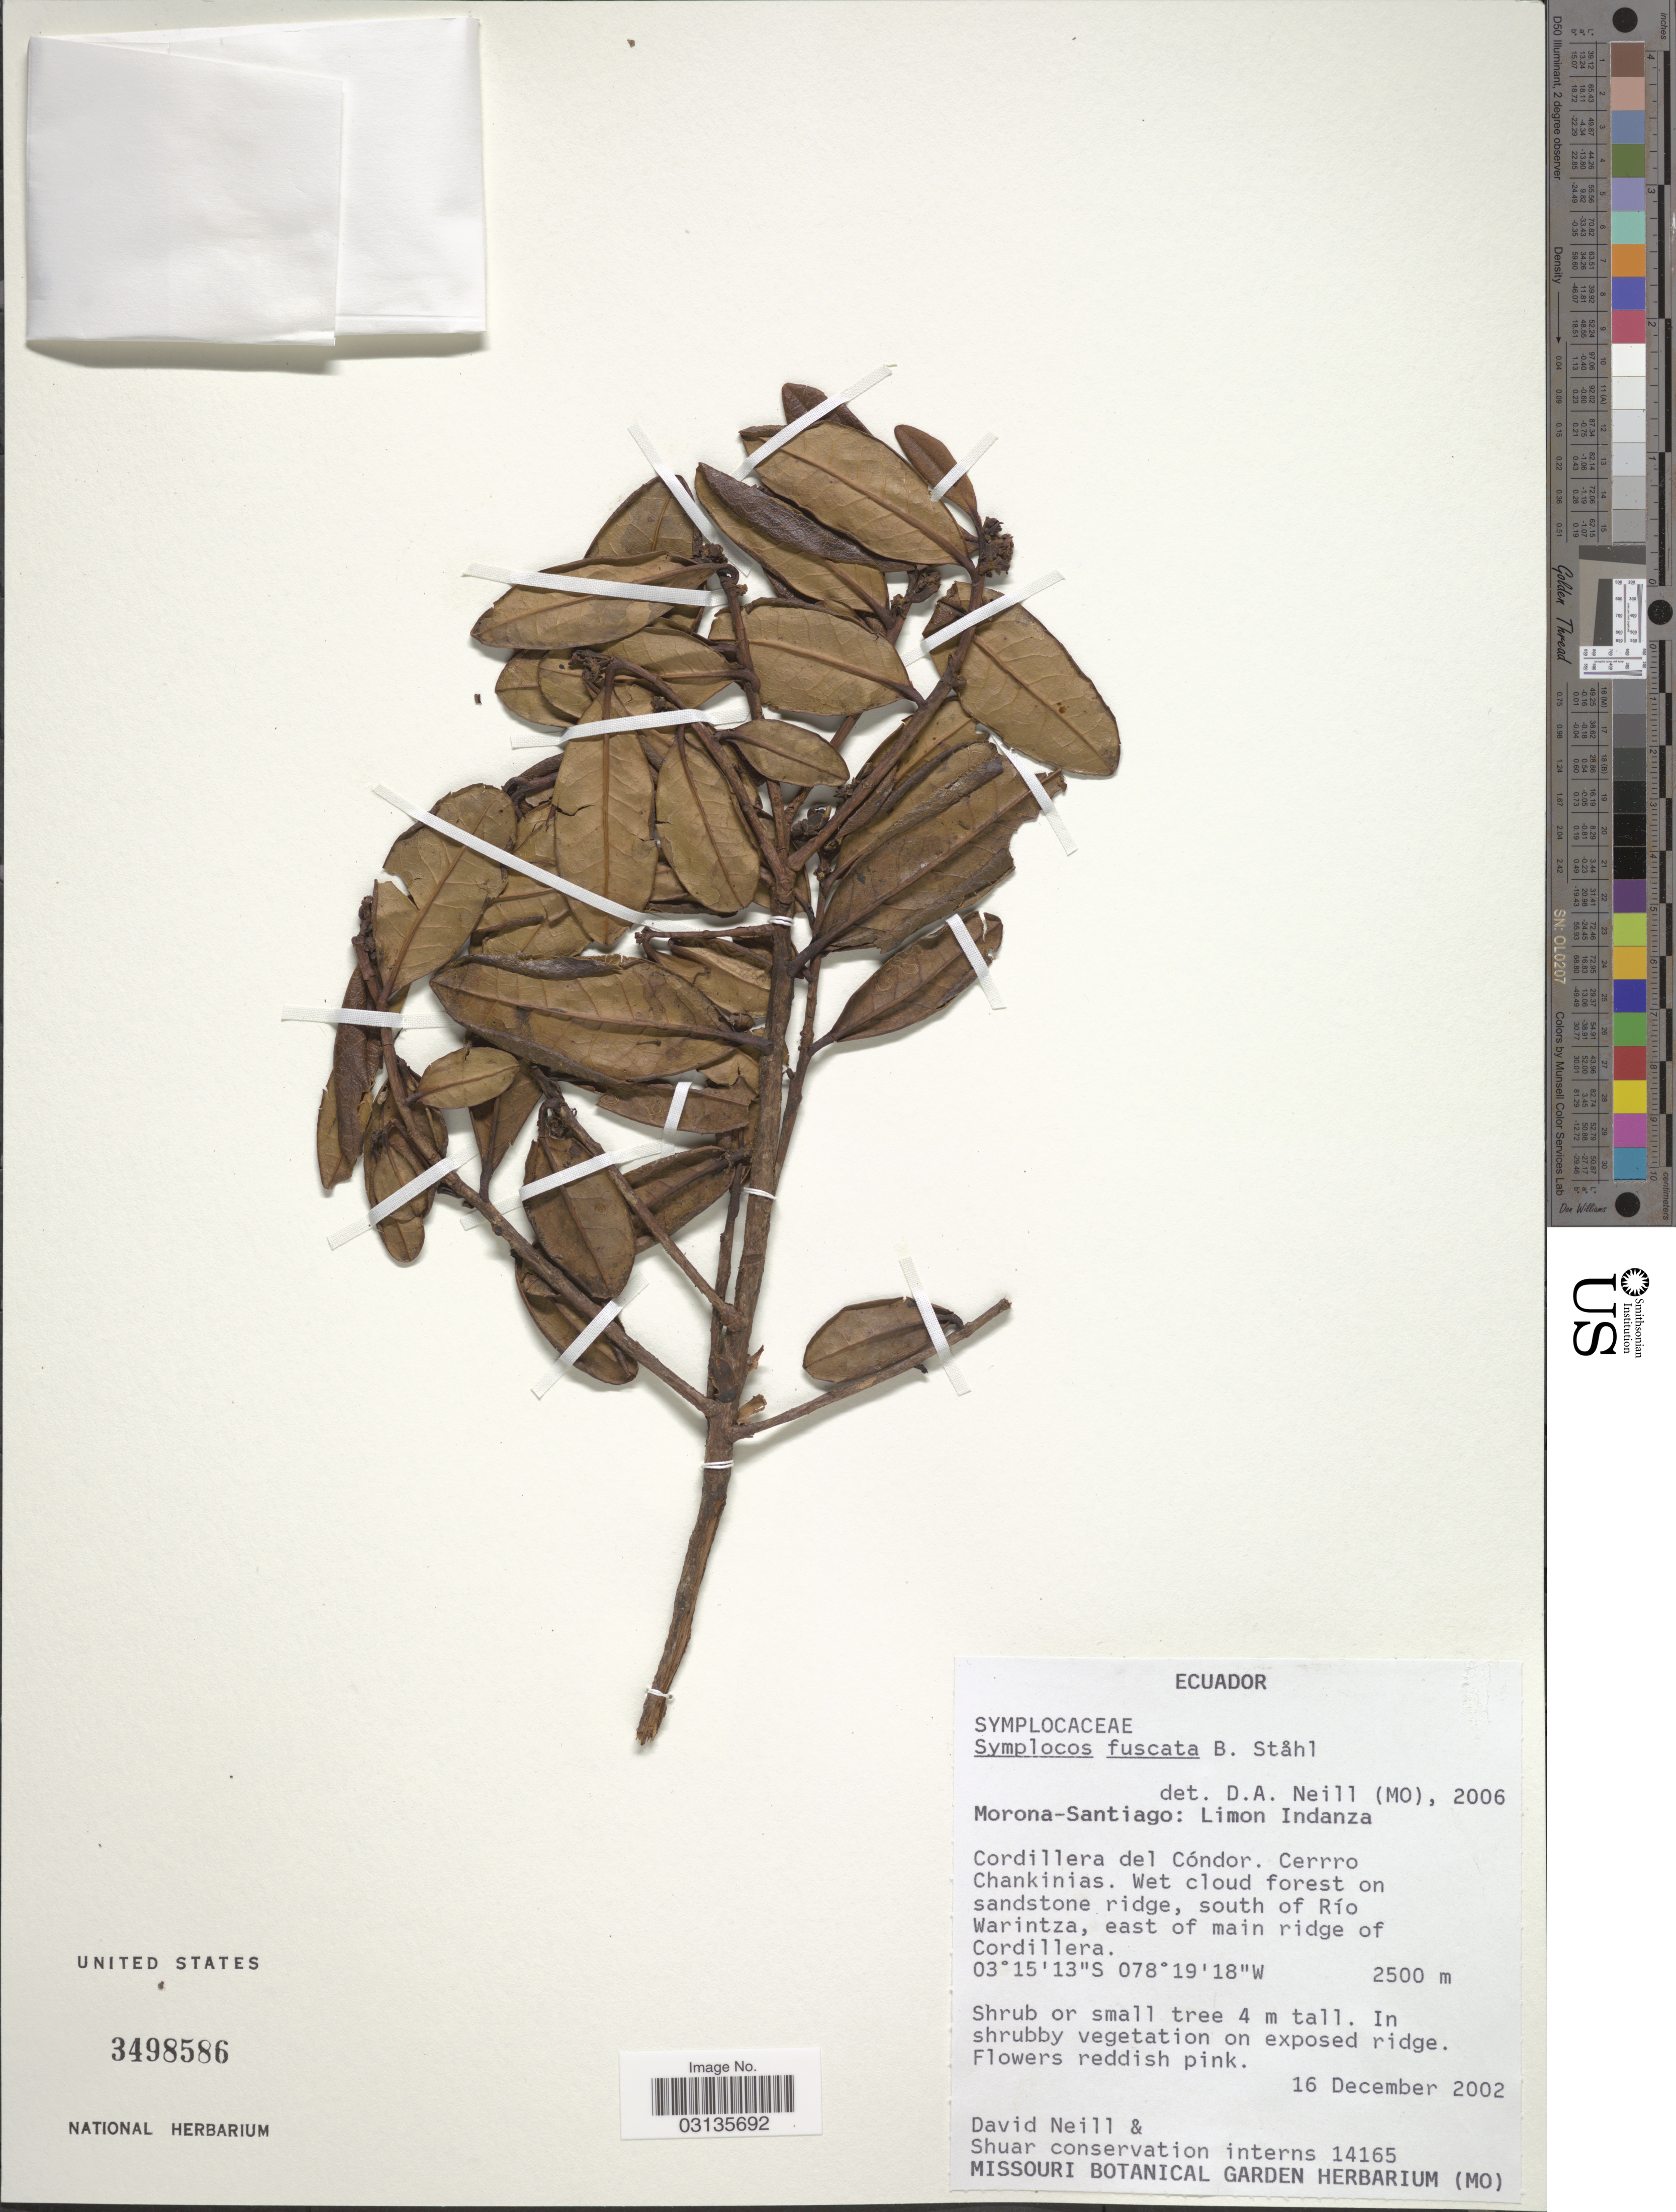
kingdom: Plantae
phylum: Tracheophyta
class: Magnoliopsida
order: Ericales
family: Symplocaceae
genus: Symplocos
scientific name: Symplocos fuscata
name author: B. Ståhl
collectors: D. Neill & Shuar conservation interns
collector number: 14165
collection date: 2002-12-16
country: Ecuador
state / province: Morona-Santiago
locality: Limon Indanza. Cordillera del Cóndor. Cerro Chankinias. Wet cloud forest on sandstone ridge, south of Río Warintza, east of main ridge of Cordillera.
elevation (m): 2500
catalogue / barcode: US 3498586